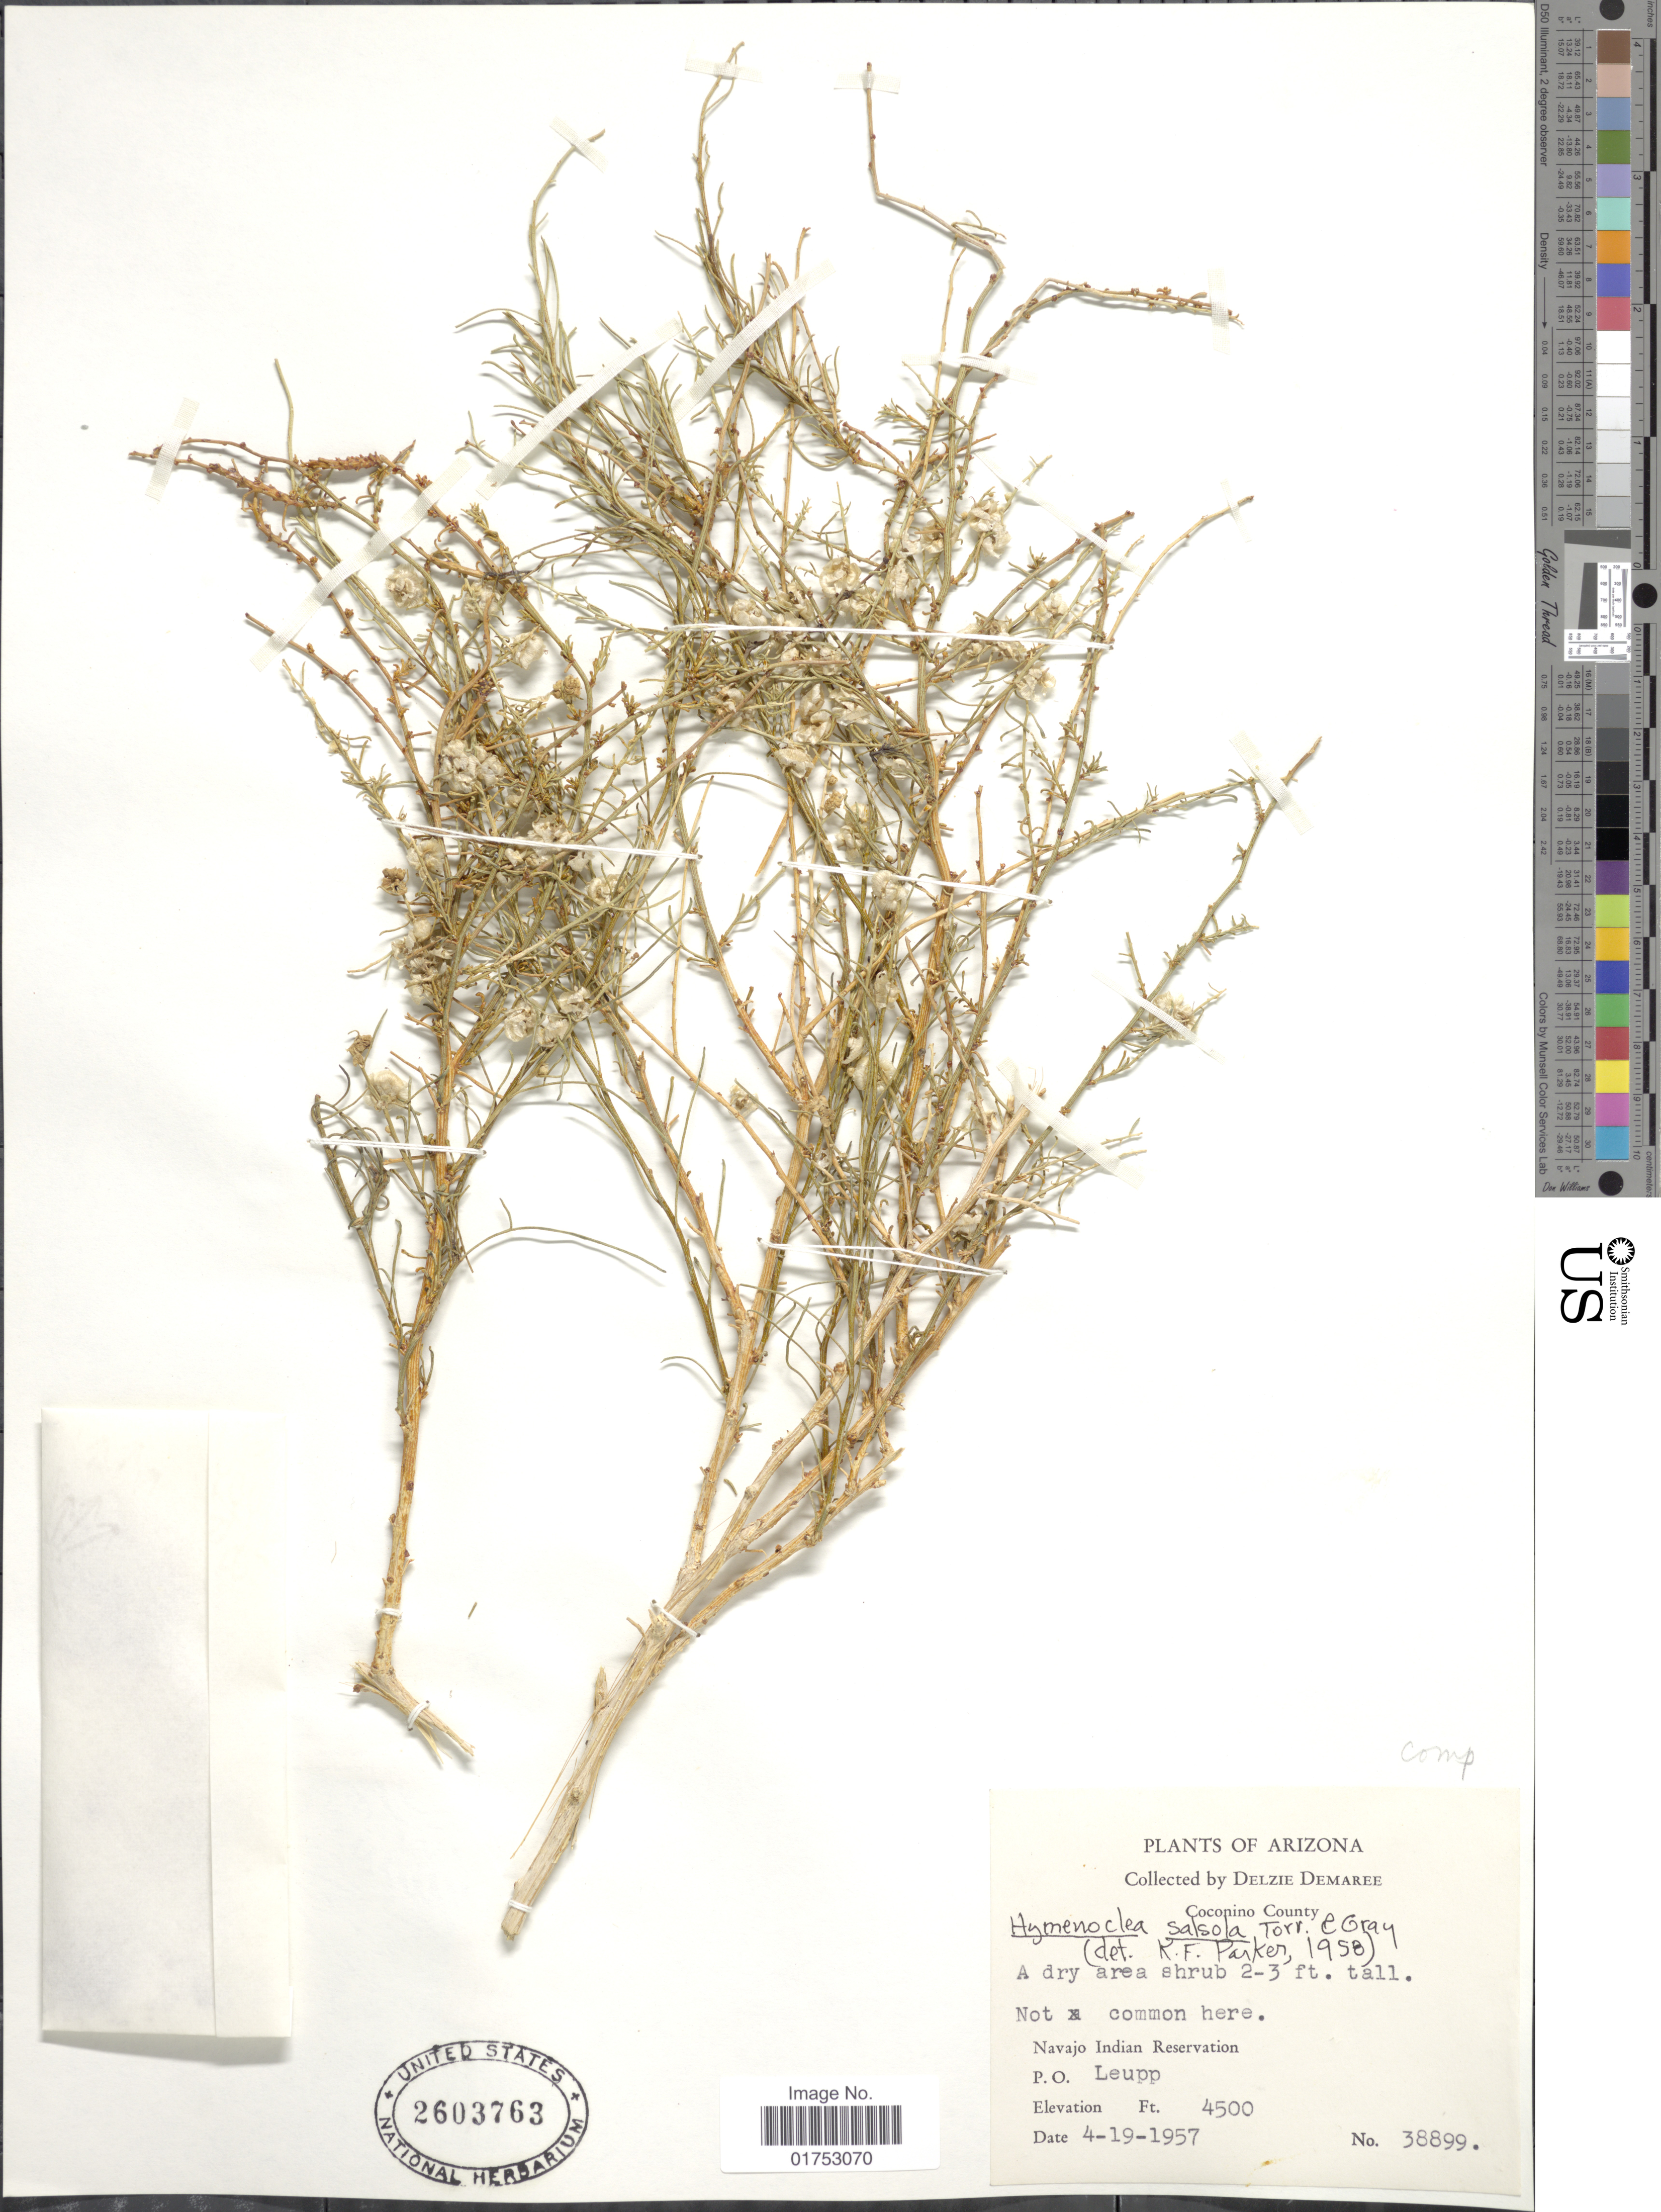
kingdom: Plantae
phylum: Tracheophyta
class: Magnoliopsida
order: Asterales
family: Asteraceae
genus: Hymenoclea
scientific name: Hymenoclea salsola var. fasciculata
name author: (A. Nelson) K.M. Peterson & W.W.Payne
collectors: D. Demaree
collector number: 38899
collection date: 1957-04-19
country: United States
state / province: Arizona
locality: Coconino County, Navajo Indian Reservation, P. O. Leupp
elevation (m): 1372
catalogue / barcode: US 2603763